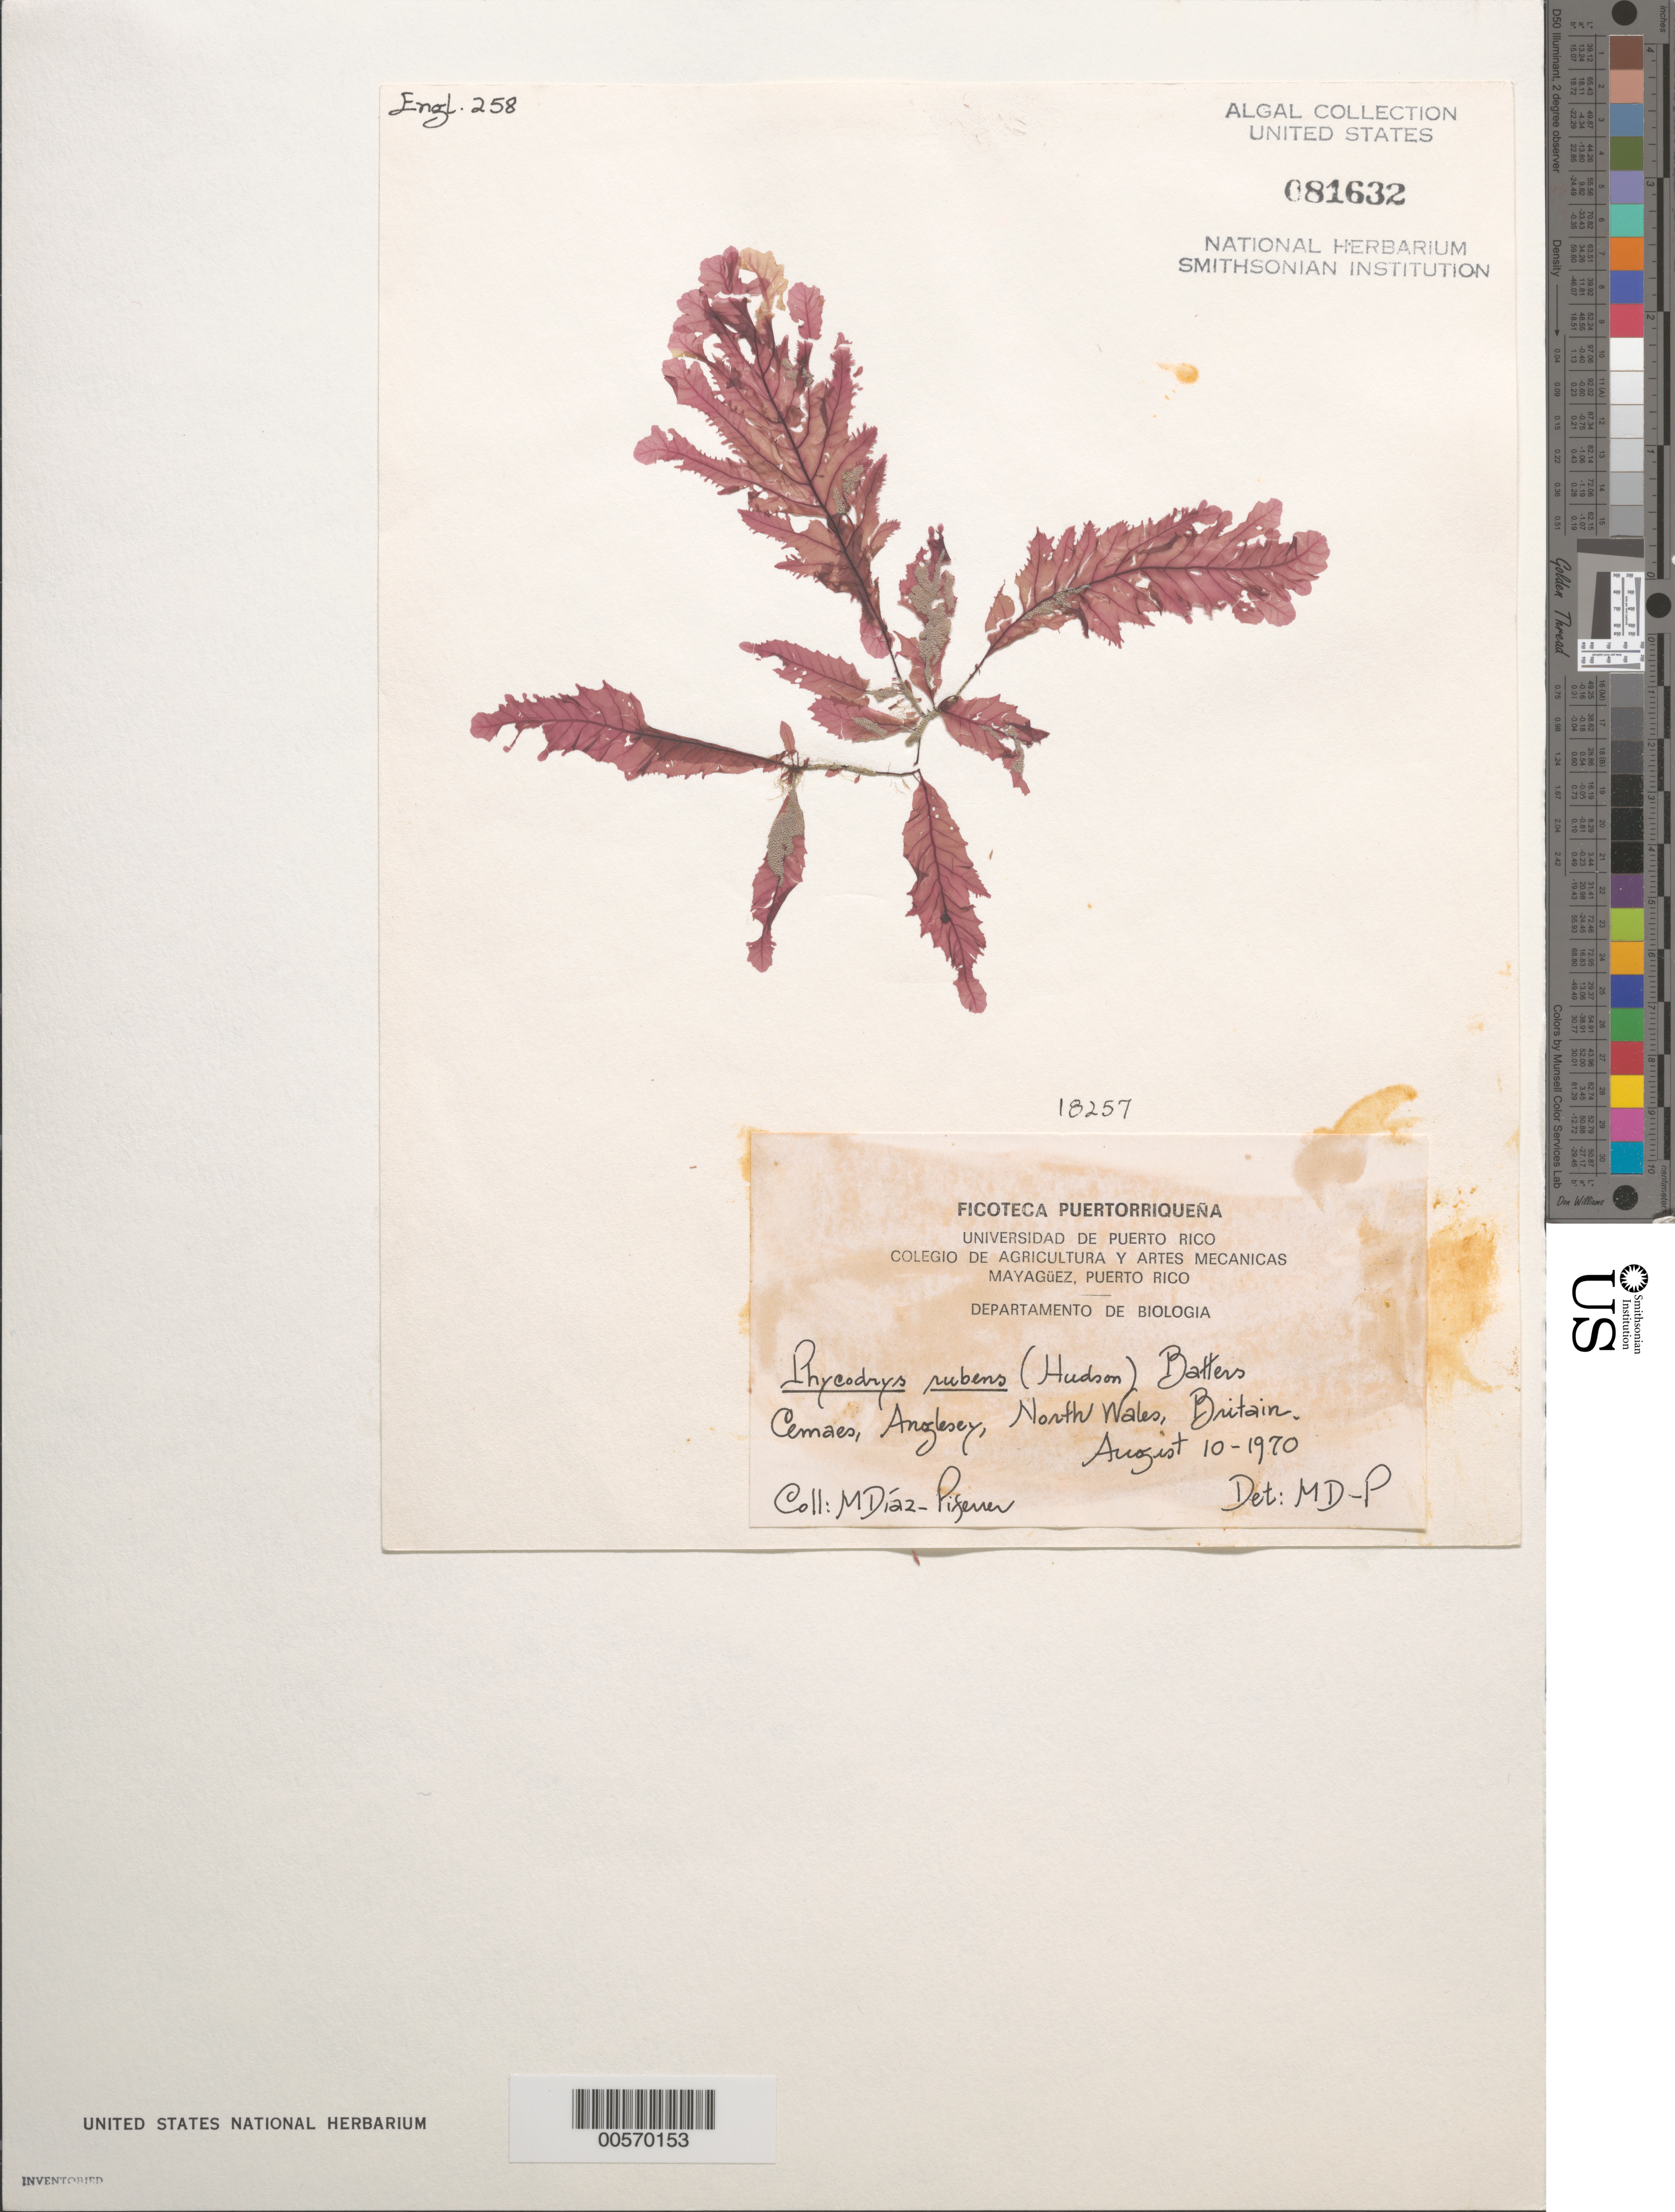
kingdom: Plantae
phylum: Rhodophyta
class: Florideophyceae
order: Ceramiales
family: Delesseriaceae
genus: Phycodrys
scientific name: Phycodrys rubens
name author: (L.) Batters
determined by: Diaz-Piferrer, M.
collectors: M. Diaz-Piferrer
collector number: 18257 & ENGL. 258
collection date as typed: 10 Aug 1970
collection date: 1970-08-10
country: United Kingdom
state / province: Wales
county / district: Gwynedd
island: Anglesey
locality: Cemaes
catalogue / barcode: US 81632